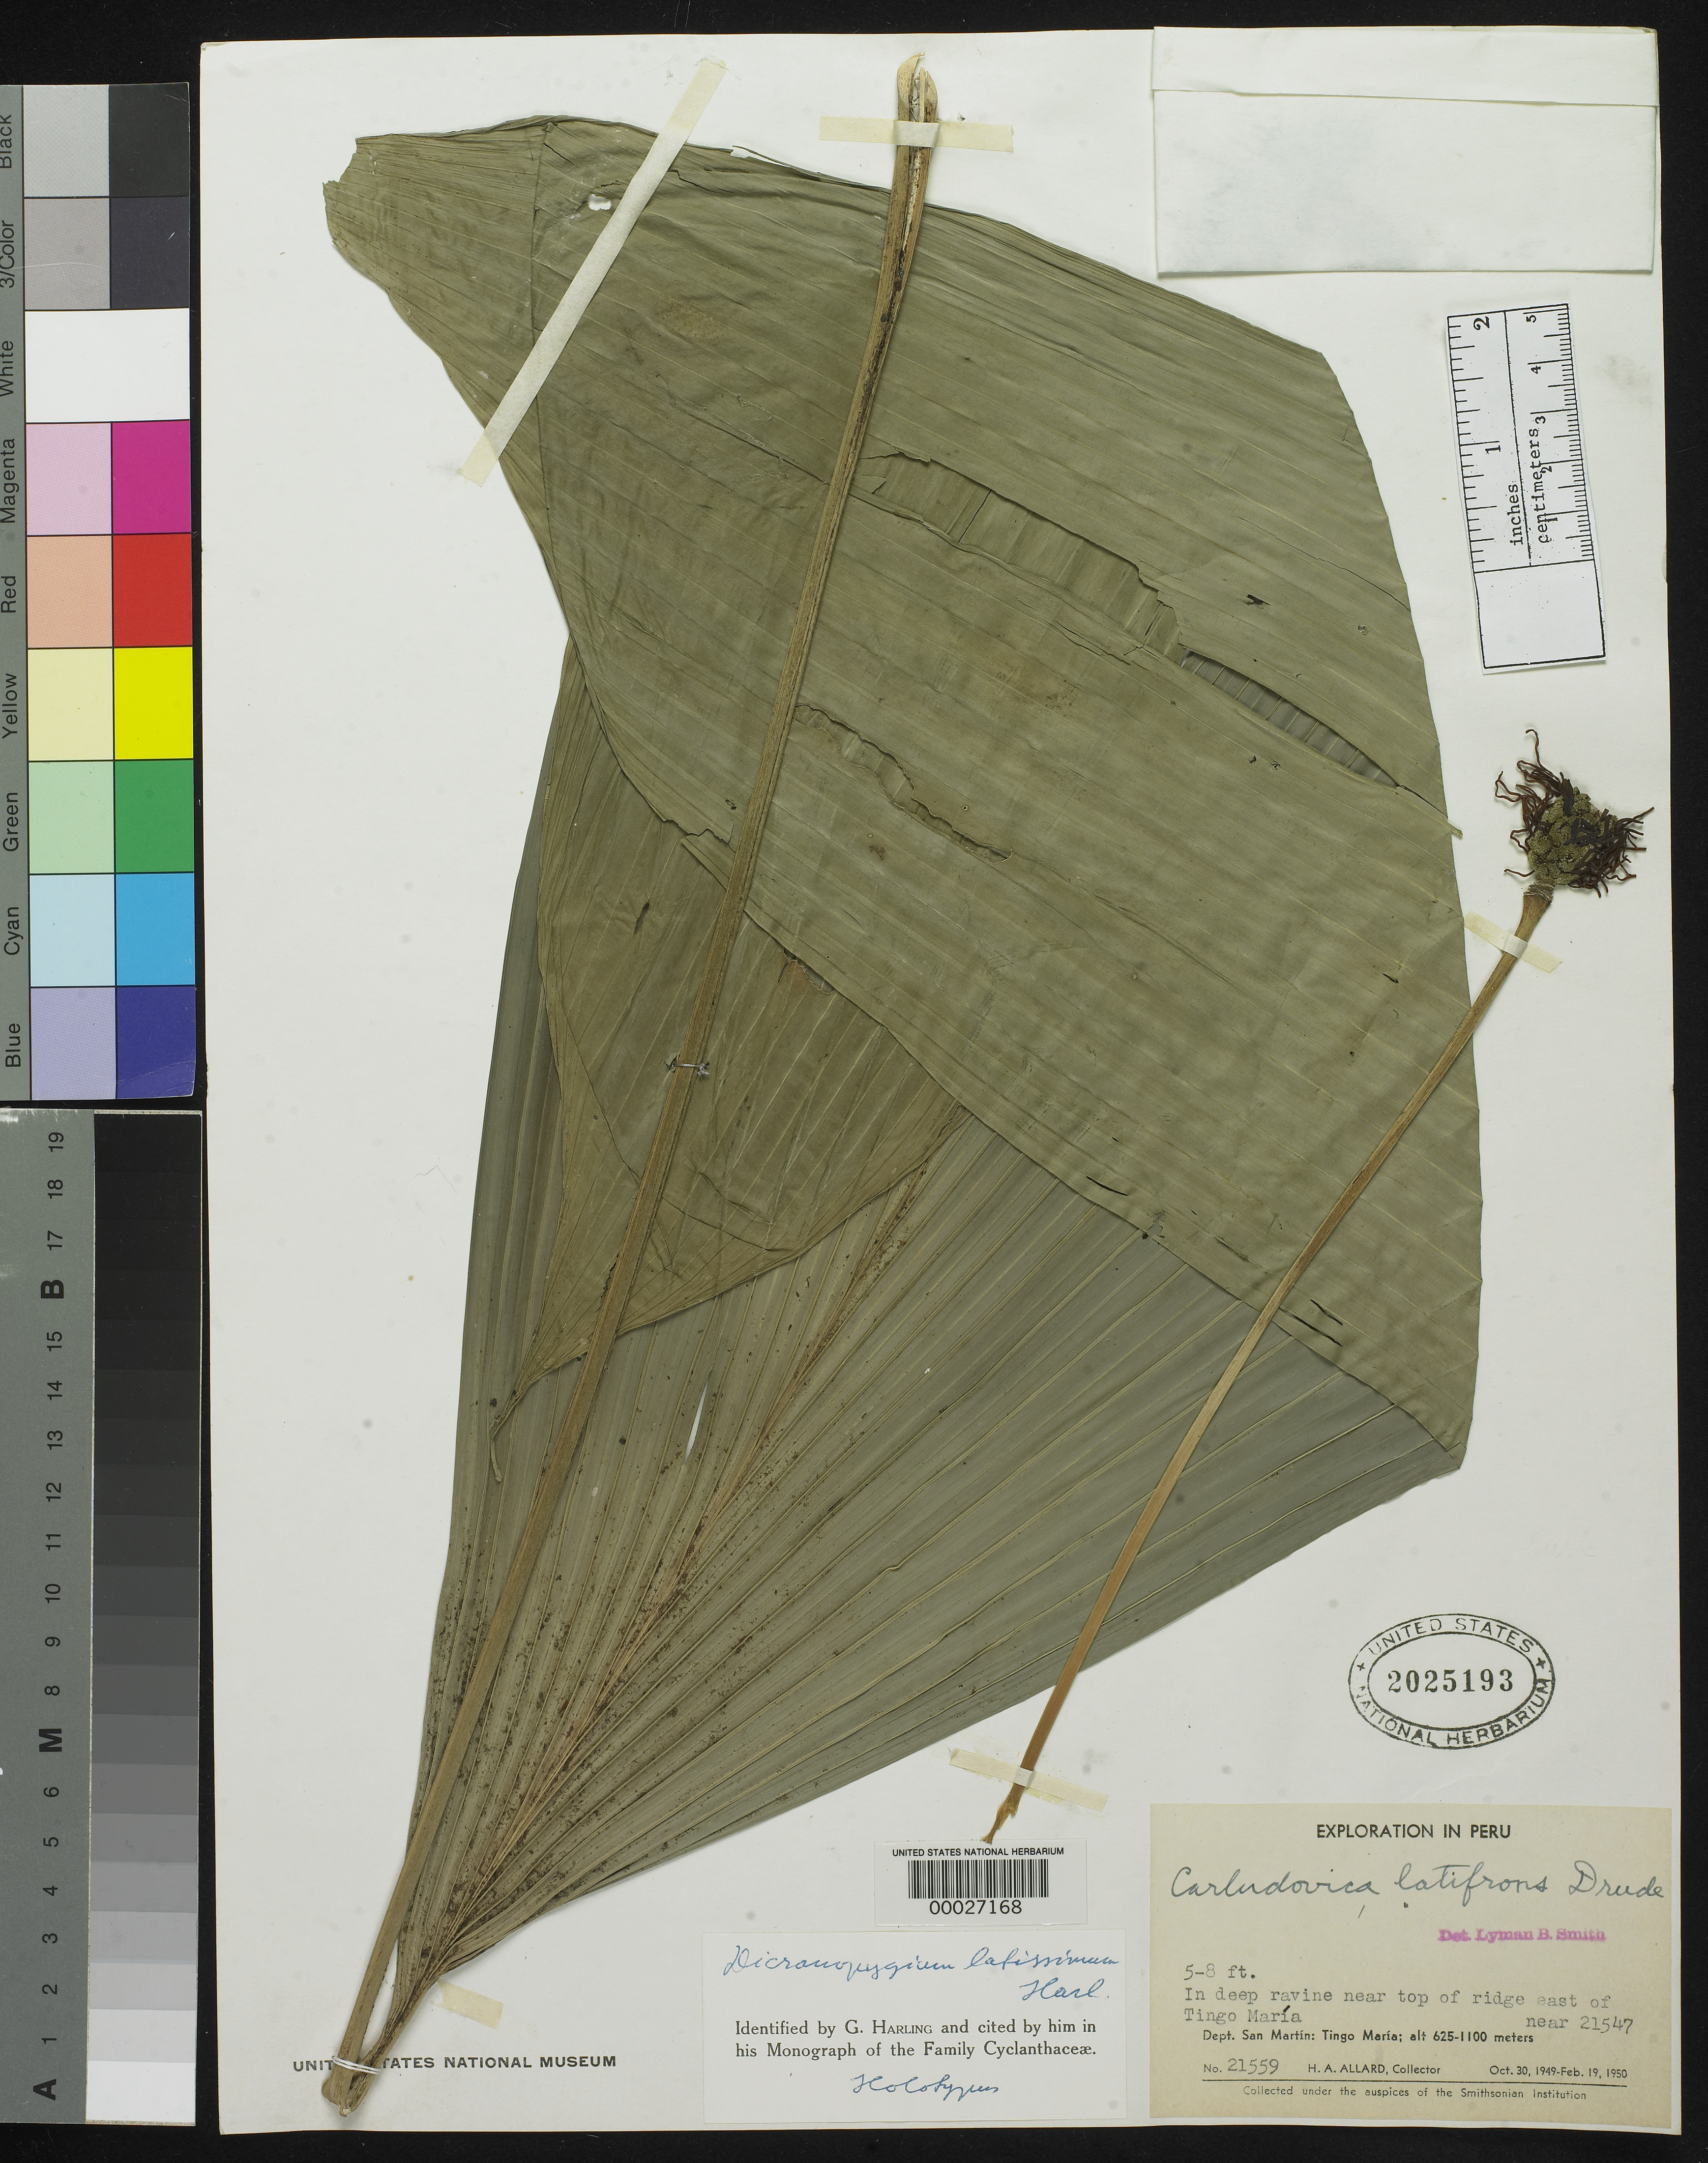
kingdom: Plantae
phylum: Tracheophyta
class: Liliopsida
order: Pandanales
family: Cyclanthaceae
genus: Dicranopygium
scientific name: Dicranopygium latissimum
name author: Harling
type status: Holotype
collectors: H. A. Allard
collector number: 21559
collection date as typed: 30 Oct 1949 to 19 Feb 1950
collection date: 1949-10-30/1950-02-19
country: Peru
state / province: San Martín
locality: Near top of ridge E of Tingo Maria.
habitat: in deep ravine near top of ridge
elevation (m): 625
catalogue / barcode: US 2025193